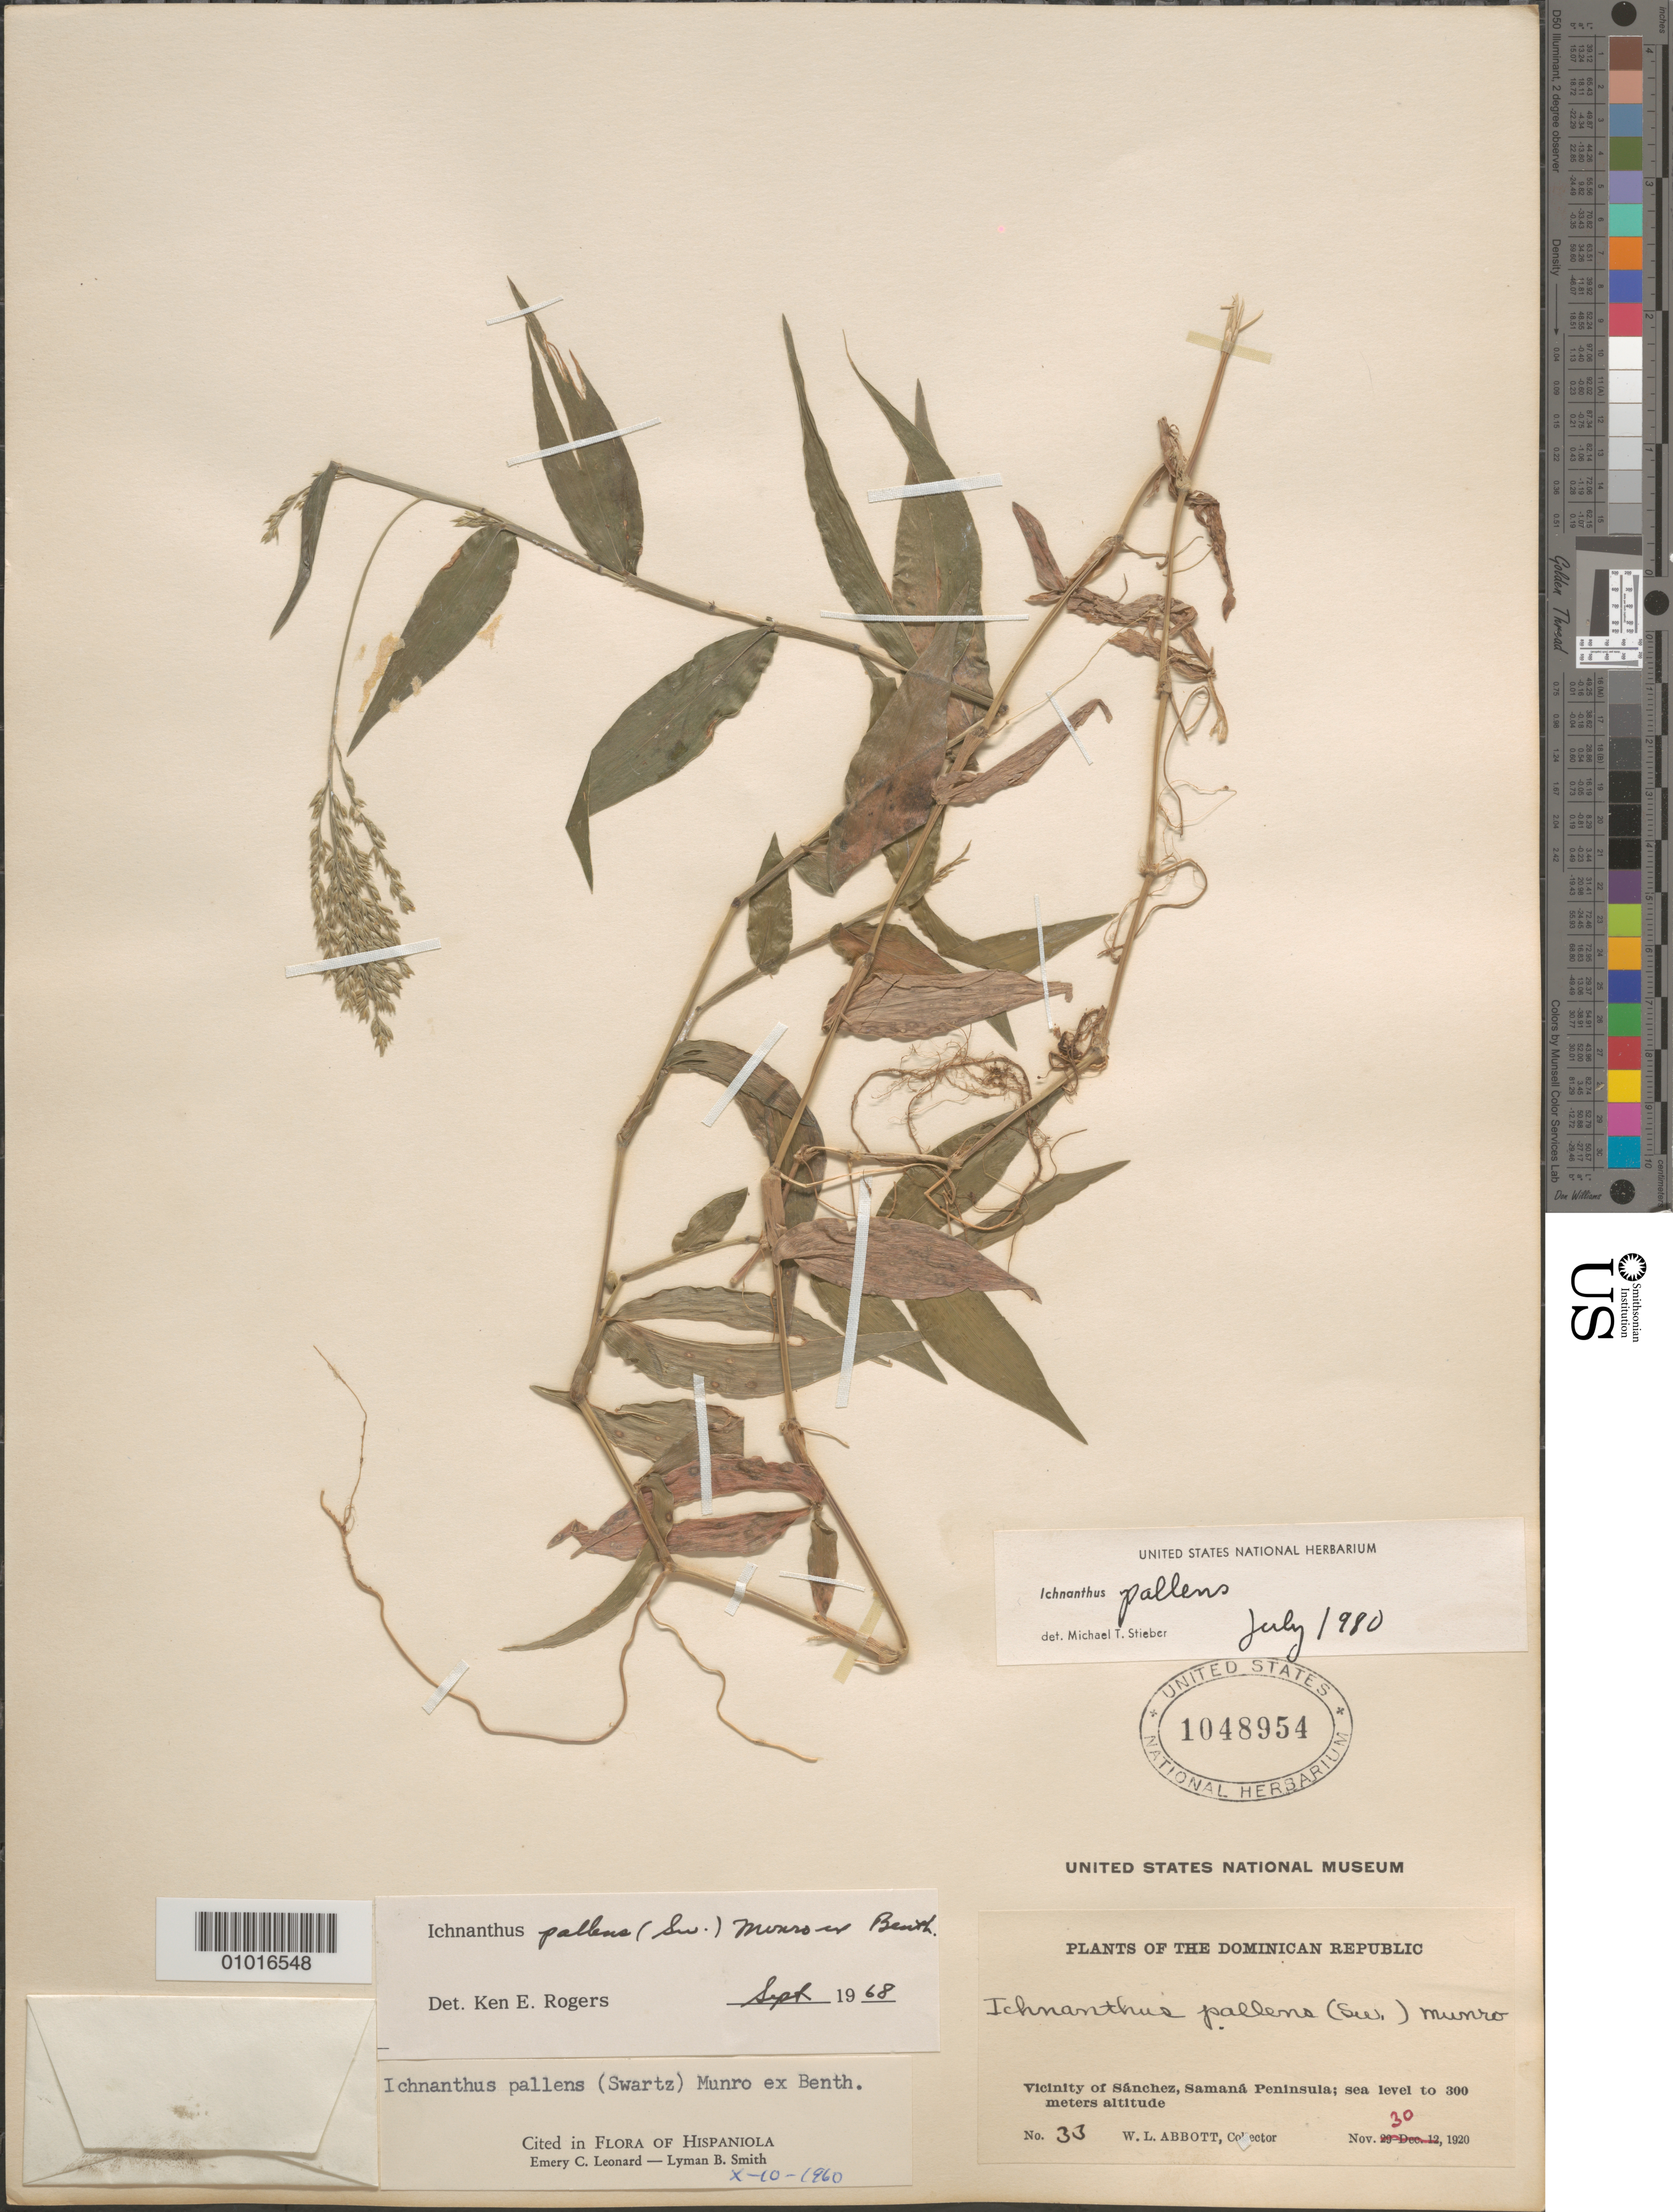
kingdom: Plantae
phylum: Tracheophyta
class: Liliopsida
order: Poales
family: Poaceae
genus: Ichnanthus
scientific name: Ichnanthus pallens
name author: (Sw.) Munro ex Benth.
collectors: W. L. Abbott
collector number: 33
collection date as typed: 30 Nov 1920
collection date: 1920-11-30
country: Dominican Republic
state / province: Samaná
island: Hispaniola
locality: Vicinity of Sanchez, Samana Peninsula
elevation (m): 0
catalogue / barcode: US 1048954